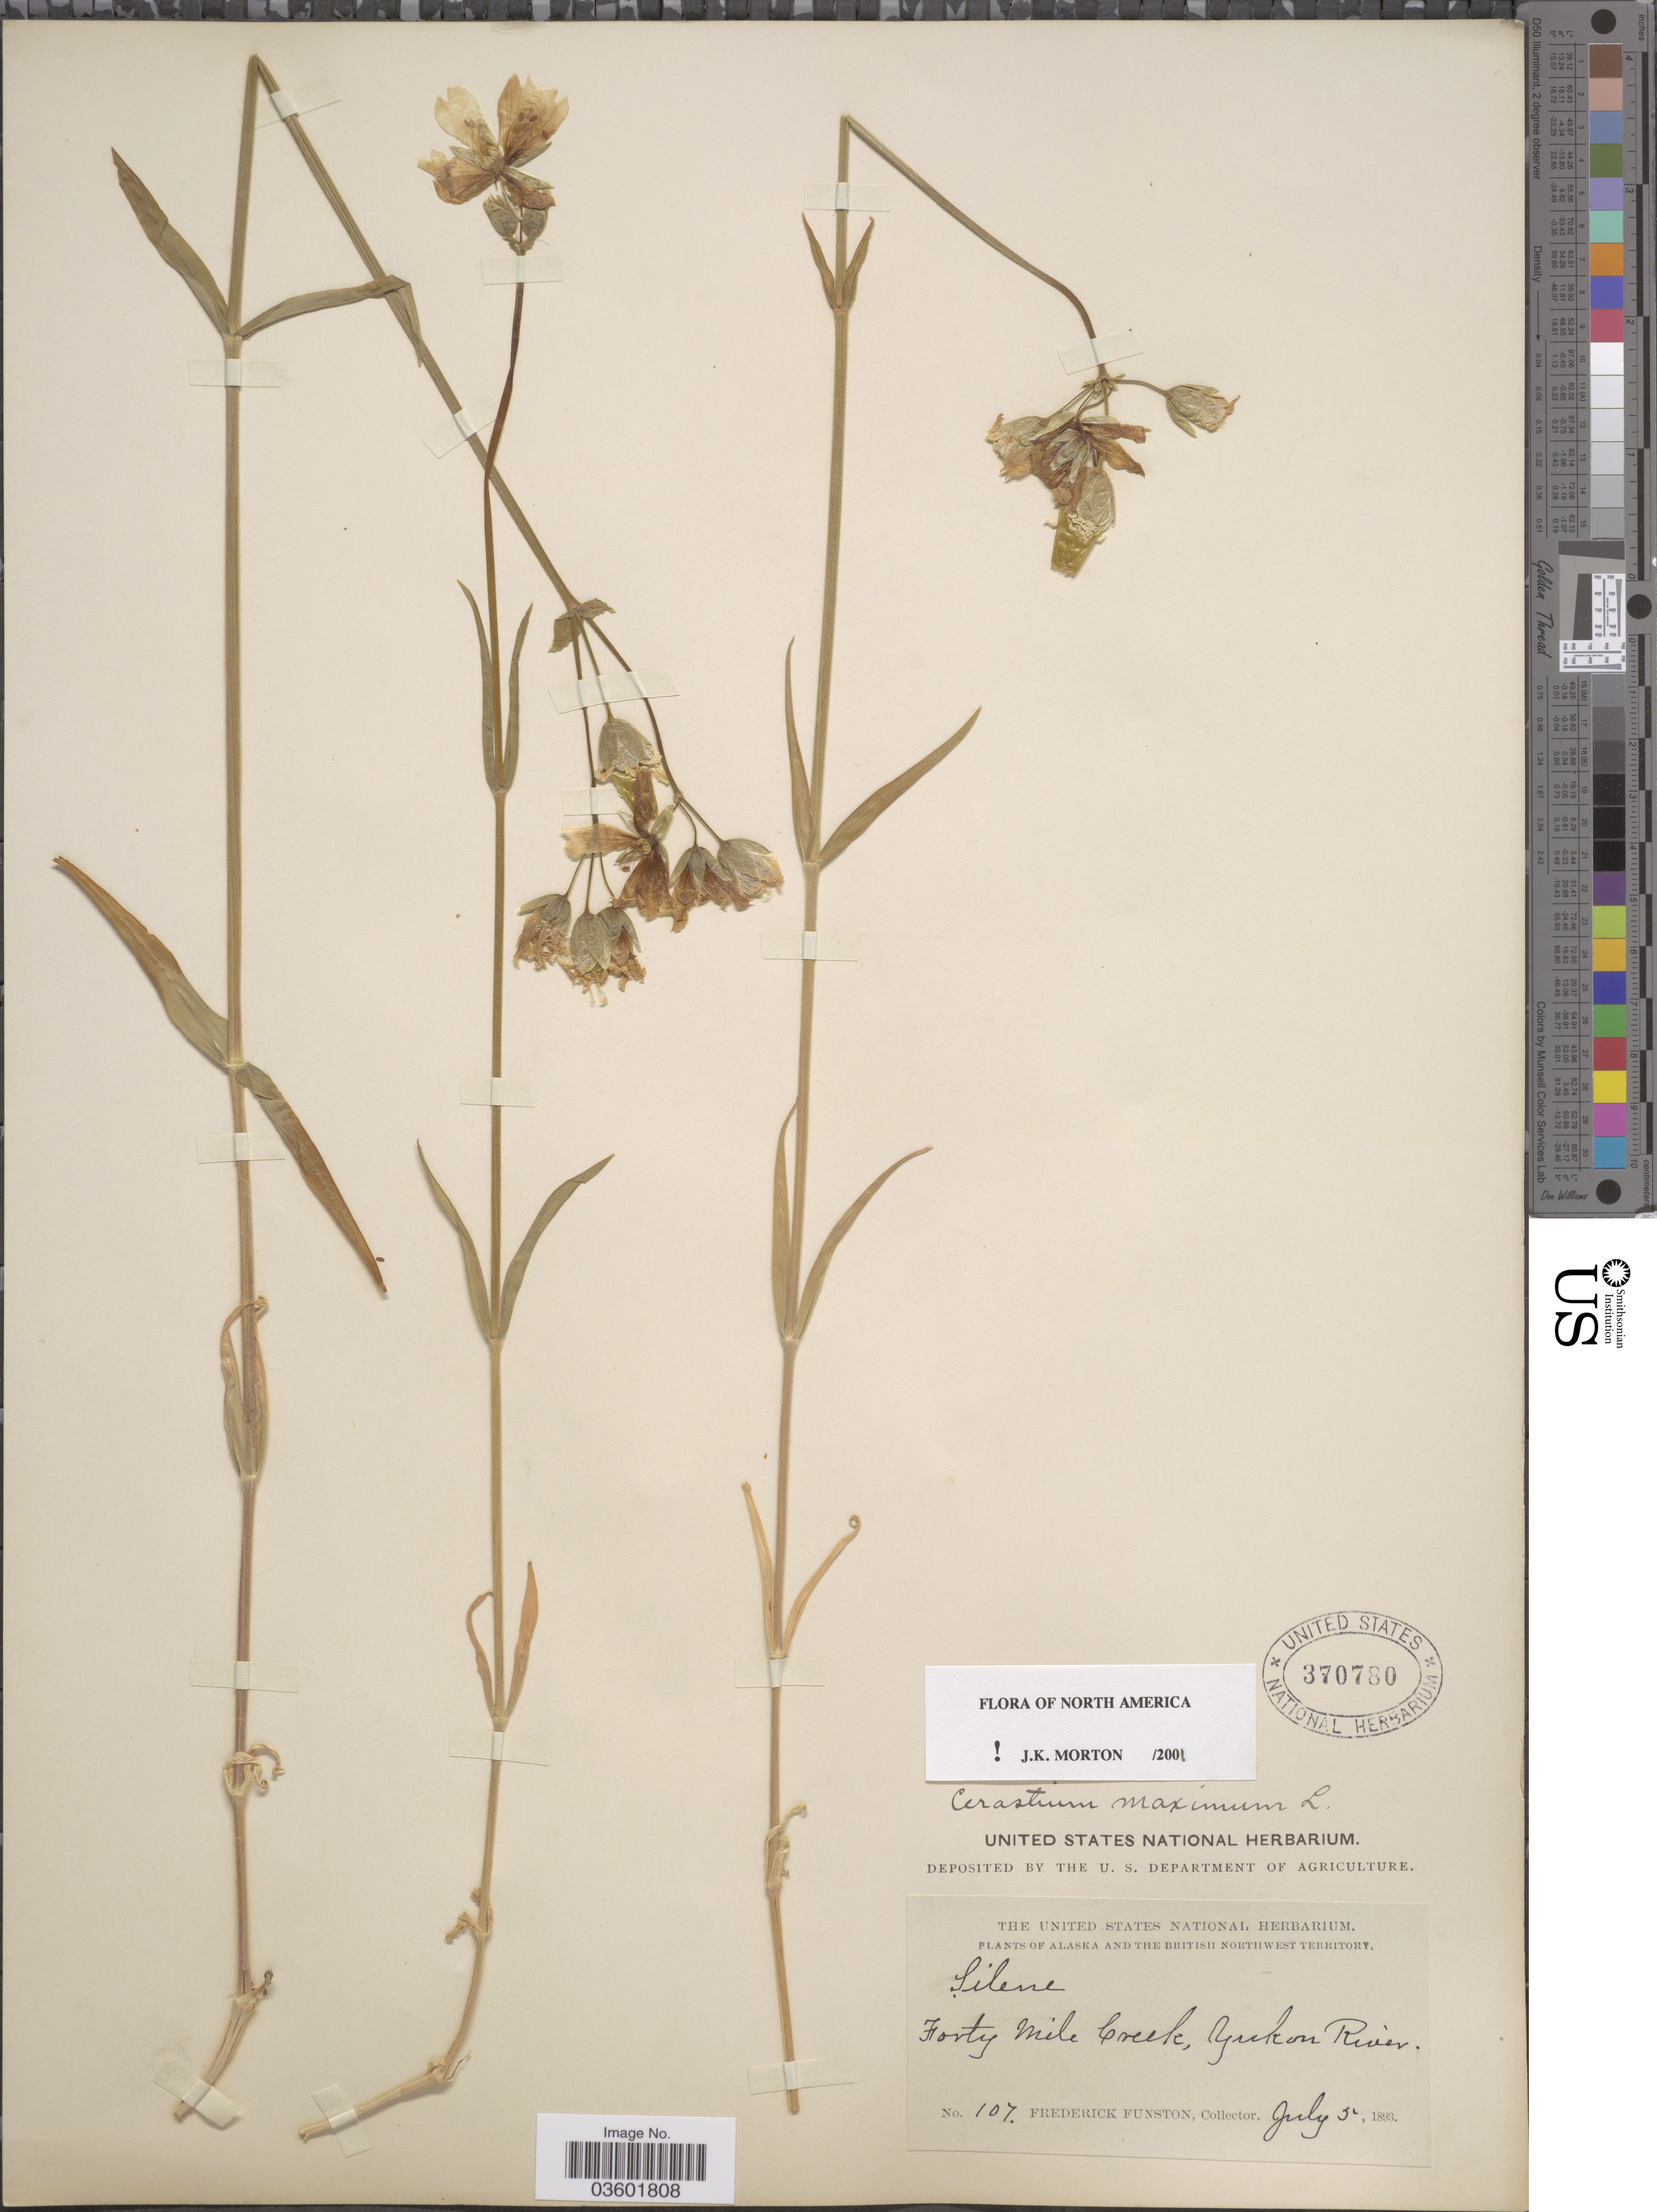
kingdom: Plantae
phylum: Tracheophyta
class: Magnoliopsida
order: Caryophyllales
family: Caryophyllaceae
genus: Cerastium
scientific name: Cerastium maximum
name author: L.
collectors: F. Funston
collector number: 107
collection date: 1893-07-05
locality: Alaska and the British Northwest Territory. Forty Mile Creek, Yukon River.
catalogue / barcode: US 370780